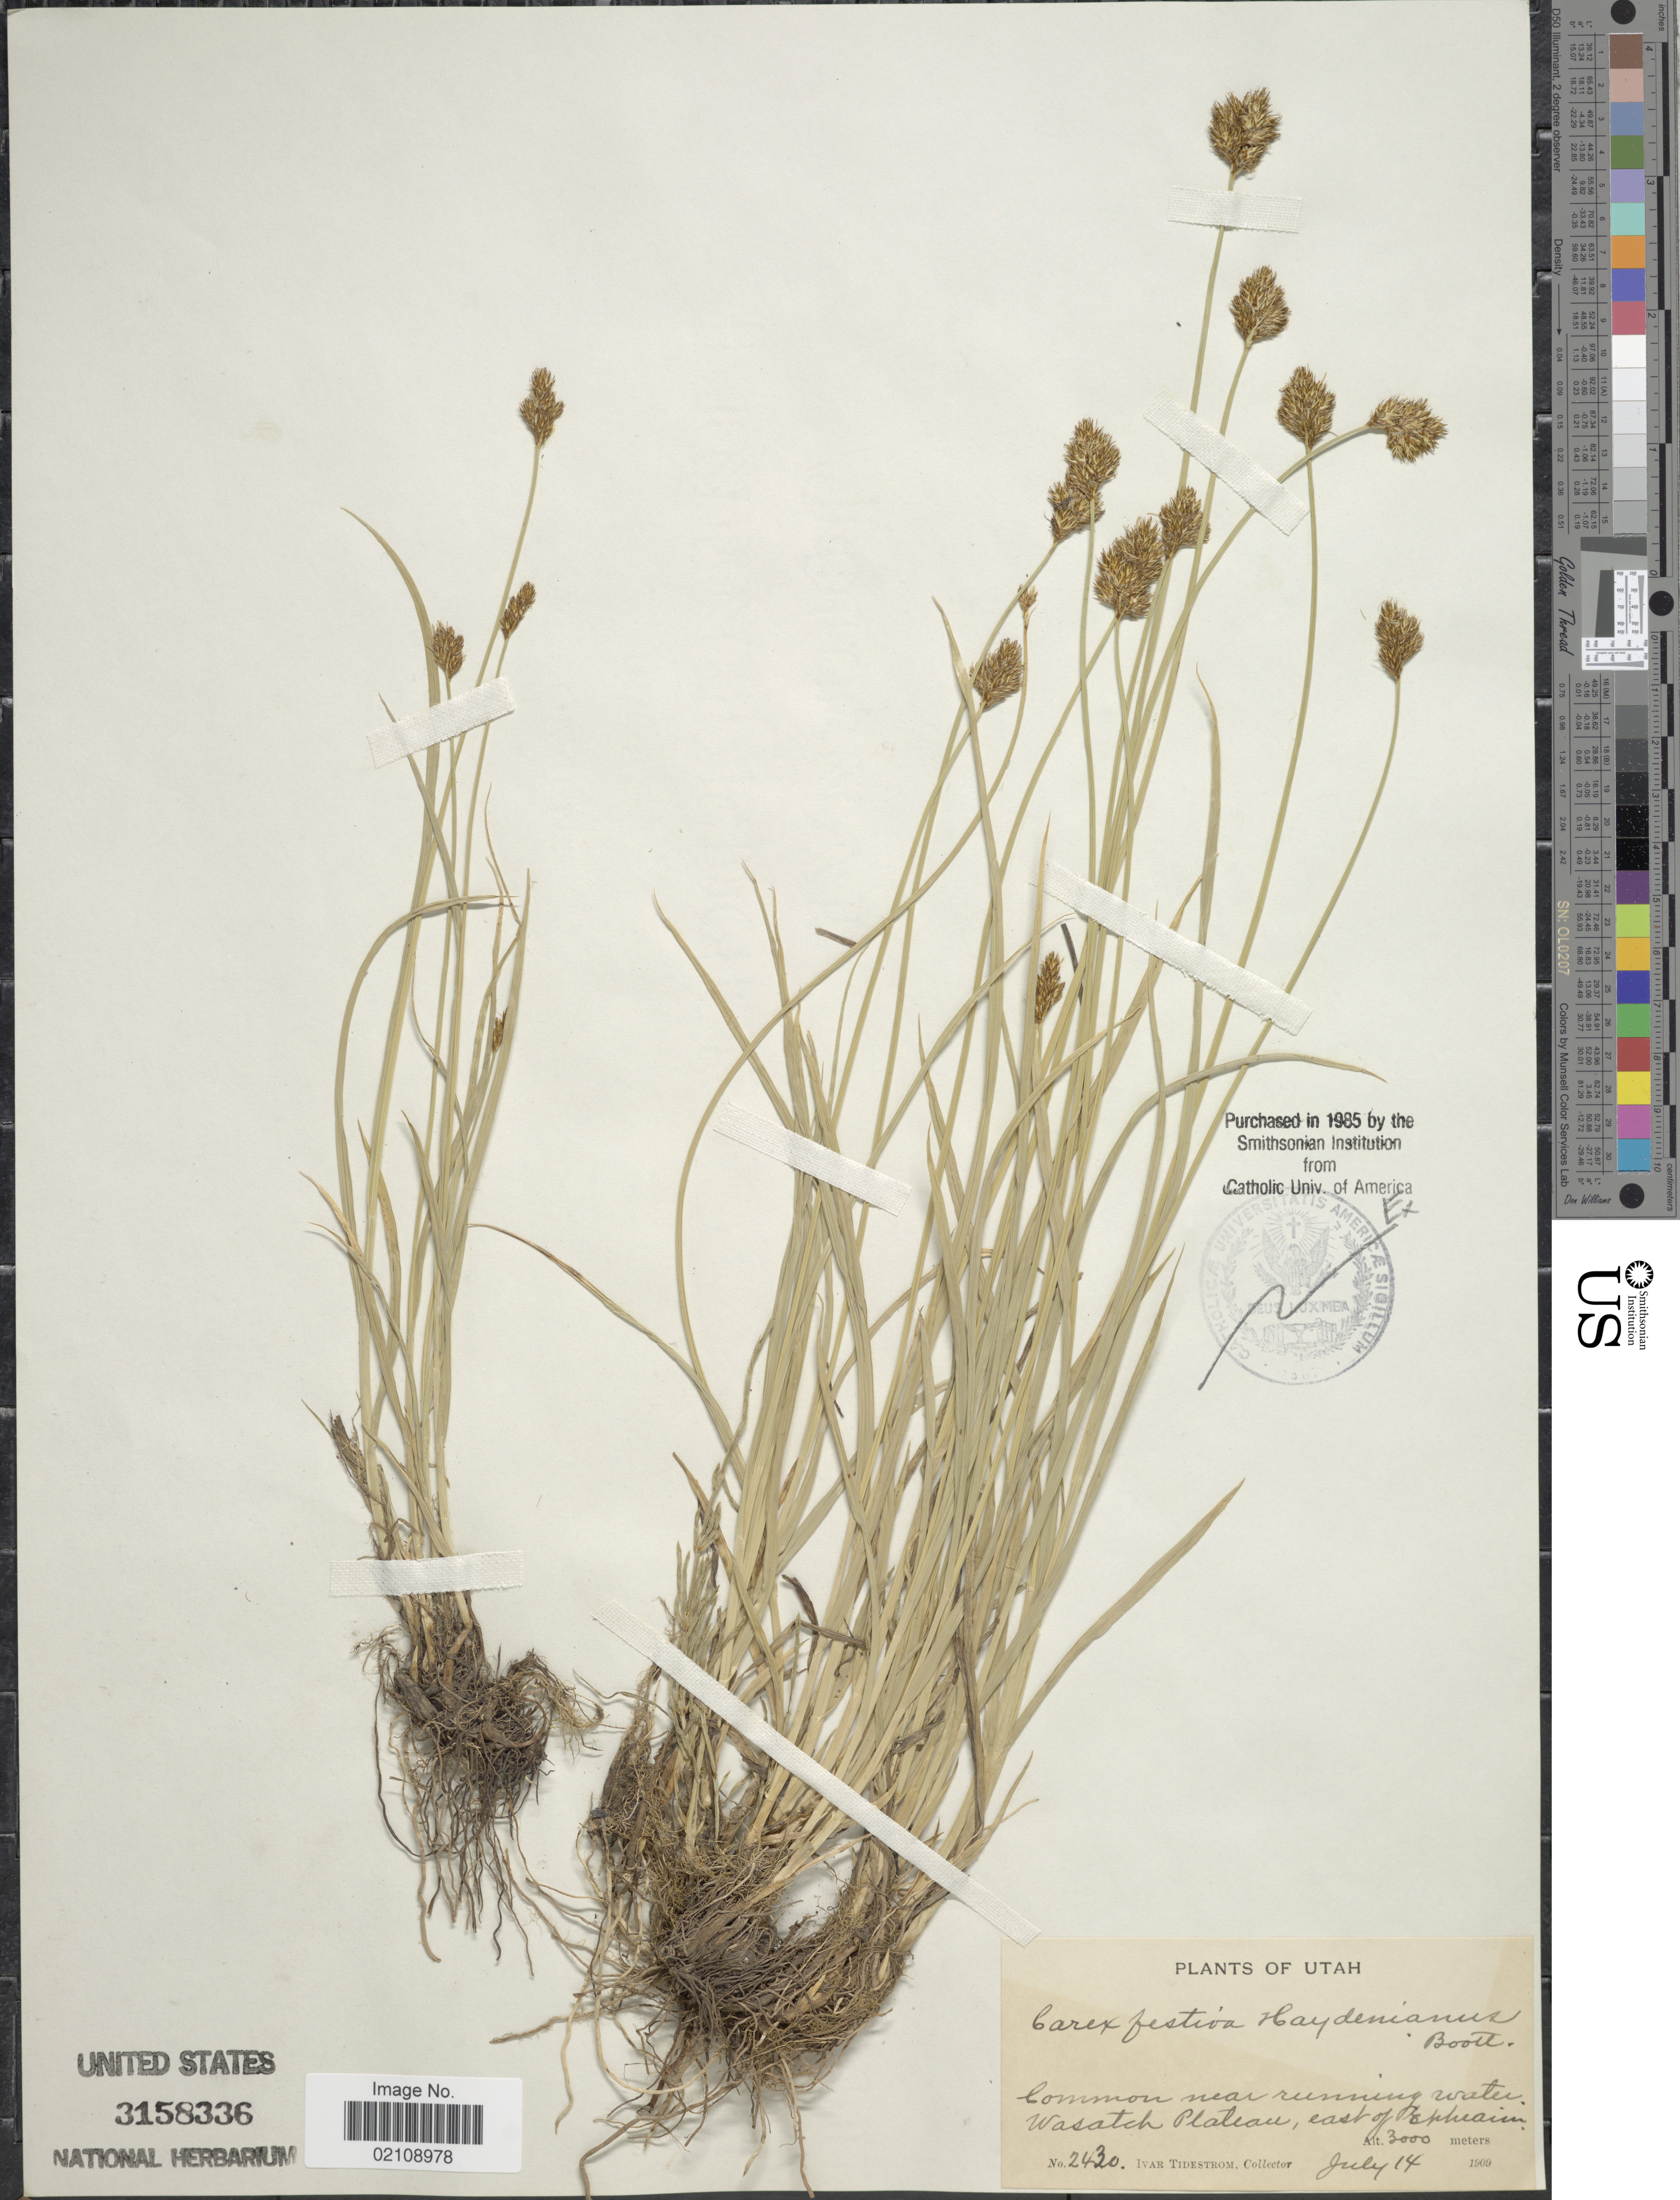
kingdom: Plantae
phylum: Tracheophyta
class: Liliopsida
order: Poales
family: Cyperaceae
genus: Carex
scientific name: Carex haydeniana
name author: Olney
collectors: I. F. Tidestrom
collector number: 2430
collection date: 1909-07-14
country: United States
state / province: Utah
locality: Wasatch Plateau, east of Ephraim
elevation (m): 3000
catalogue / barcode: US 3158336